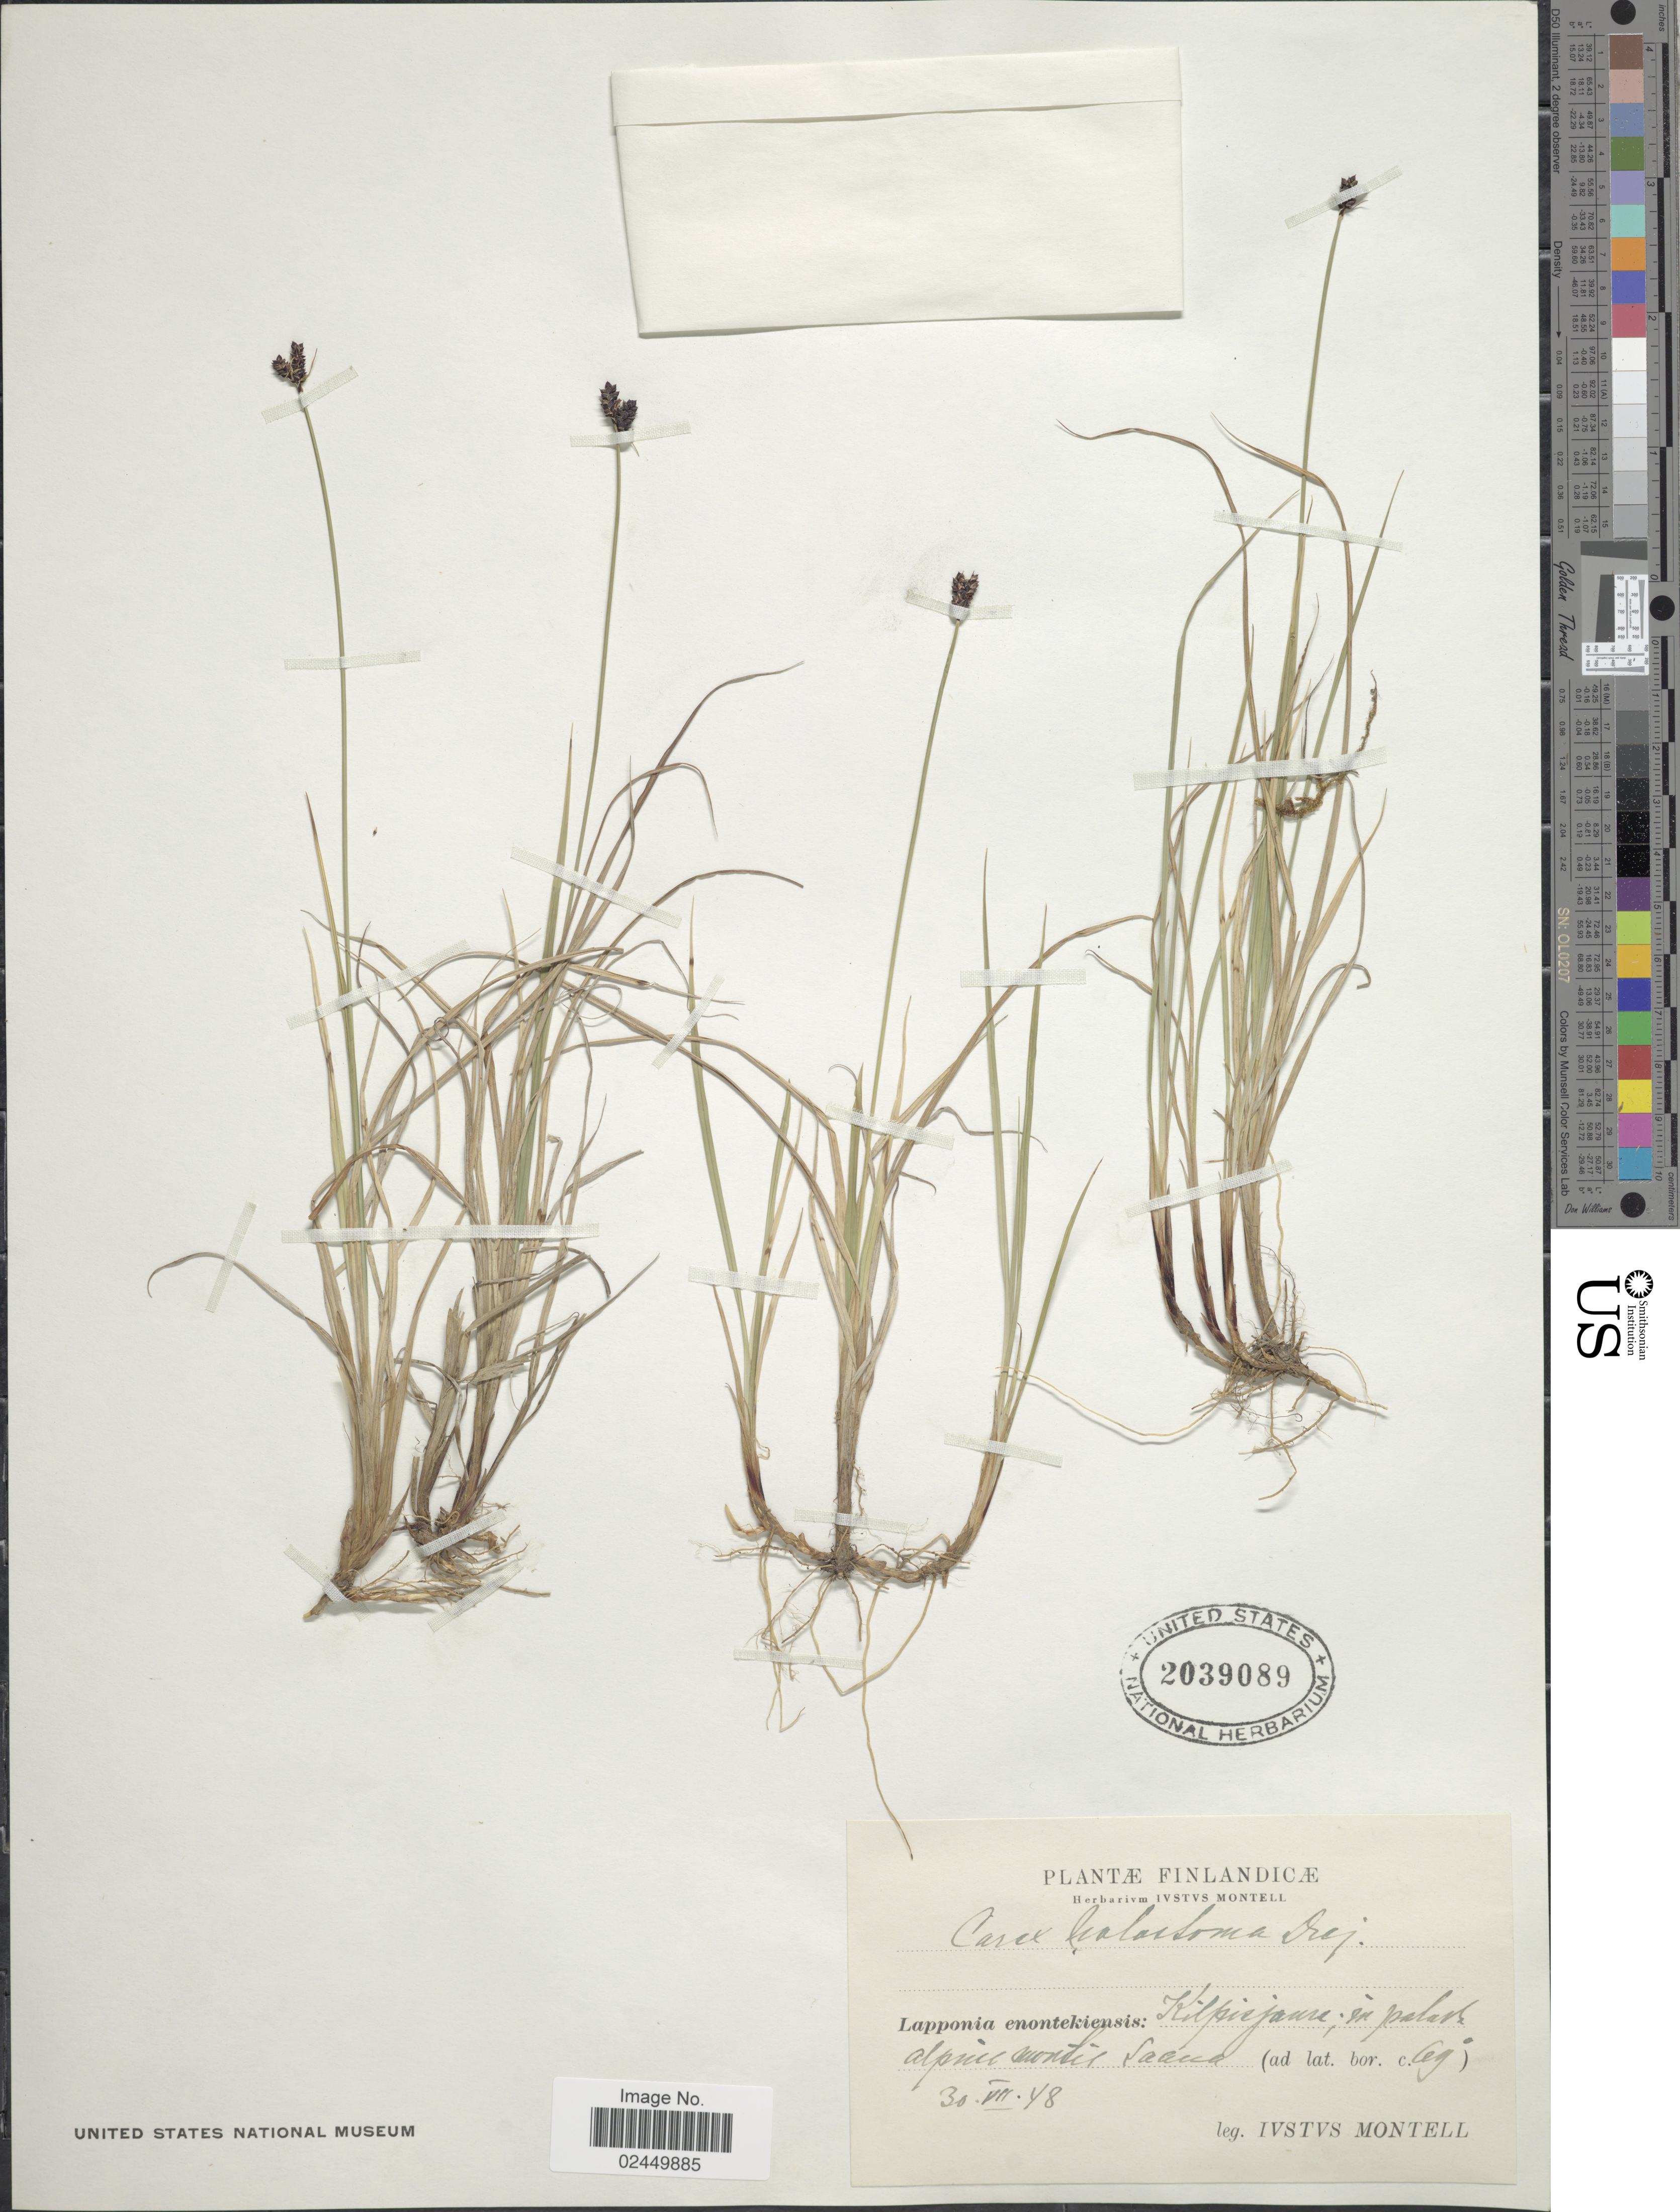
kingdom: Plantae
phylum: Tracheophyta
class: Liliopsida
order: Poales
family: Cyperaceae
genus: Carex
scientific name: Carex holostoma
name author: Drejer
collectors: I. Montell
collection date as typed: Transcribed d/m/y: 30/7/48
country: Finland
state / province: Lappi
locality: Saana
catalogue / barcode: US 2039089